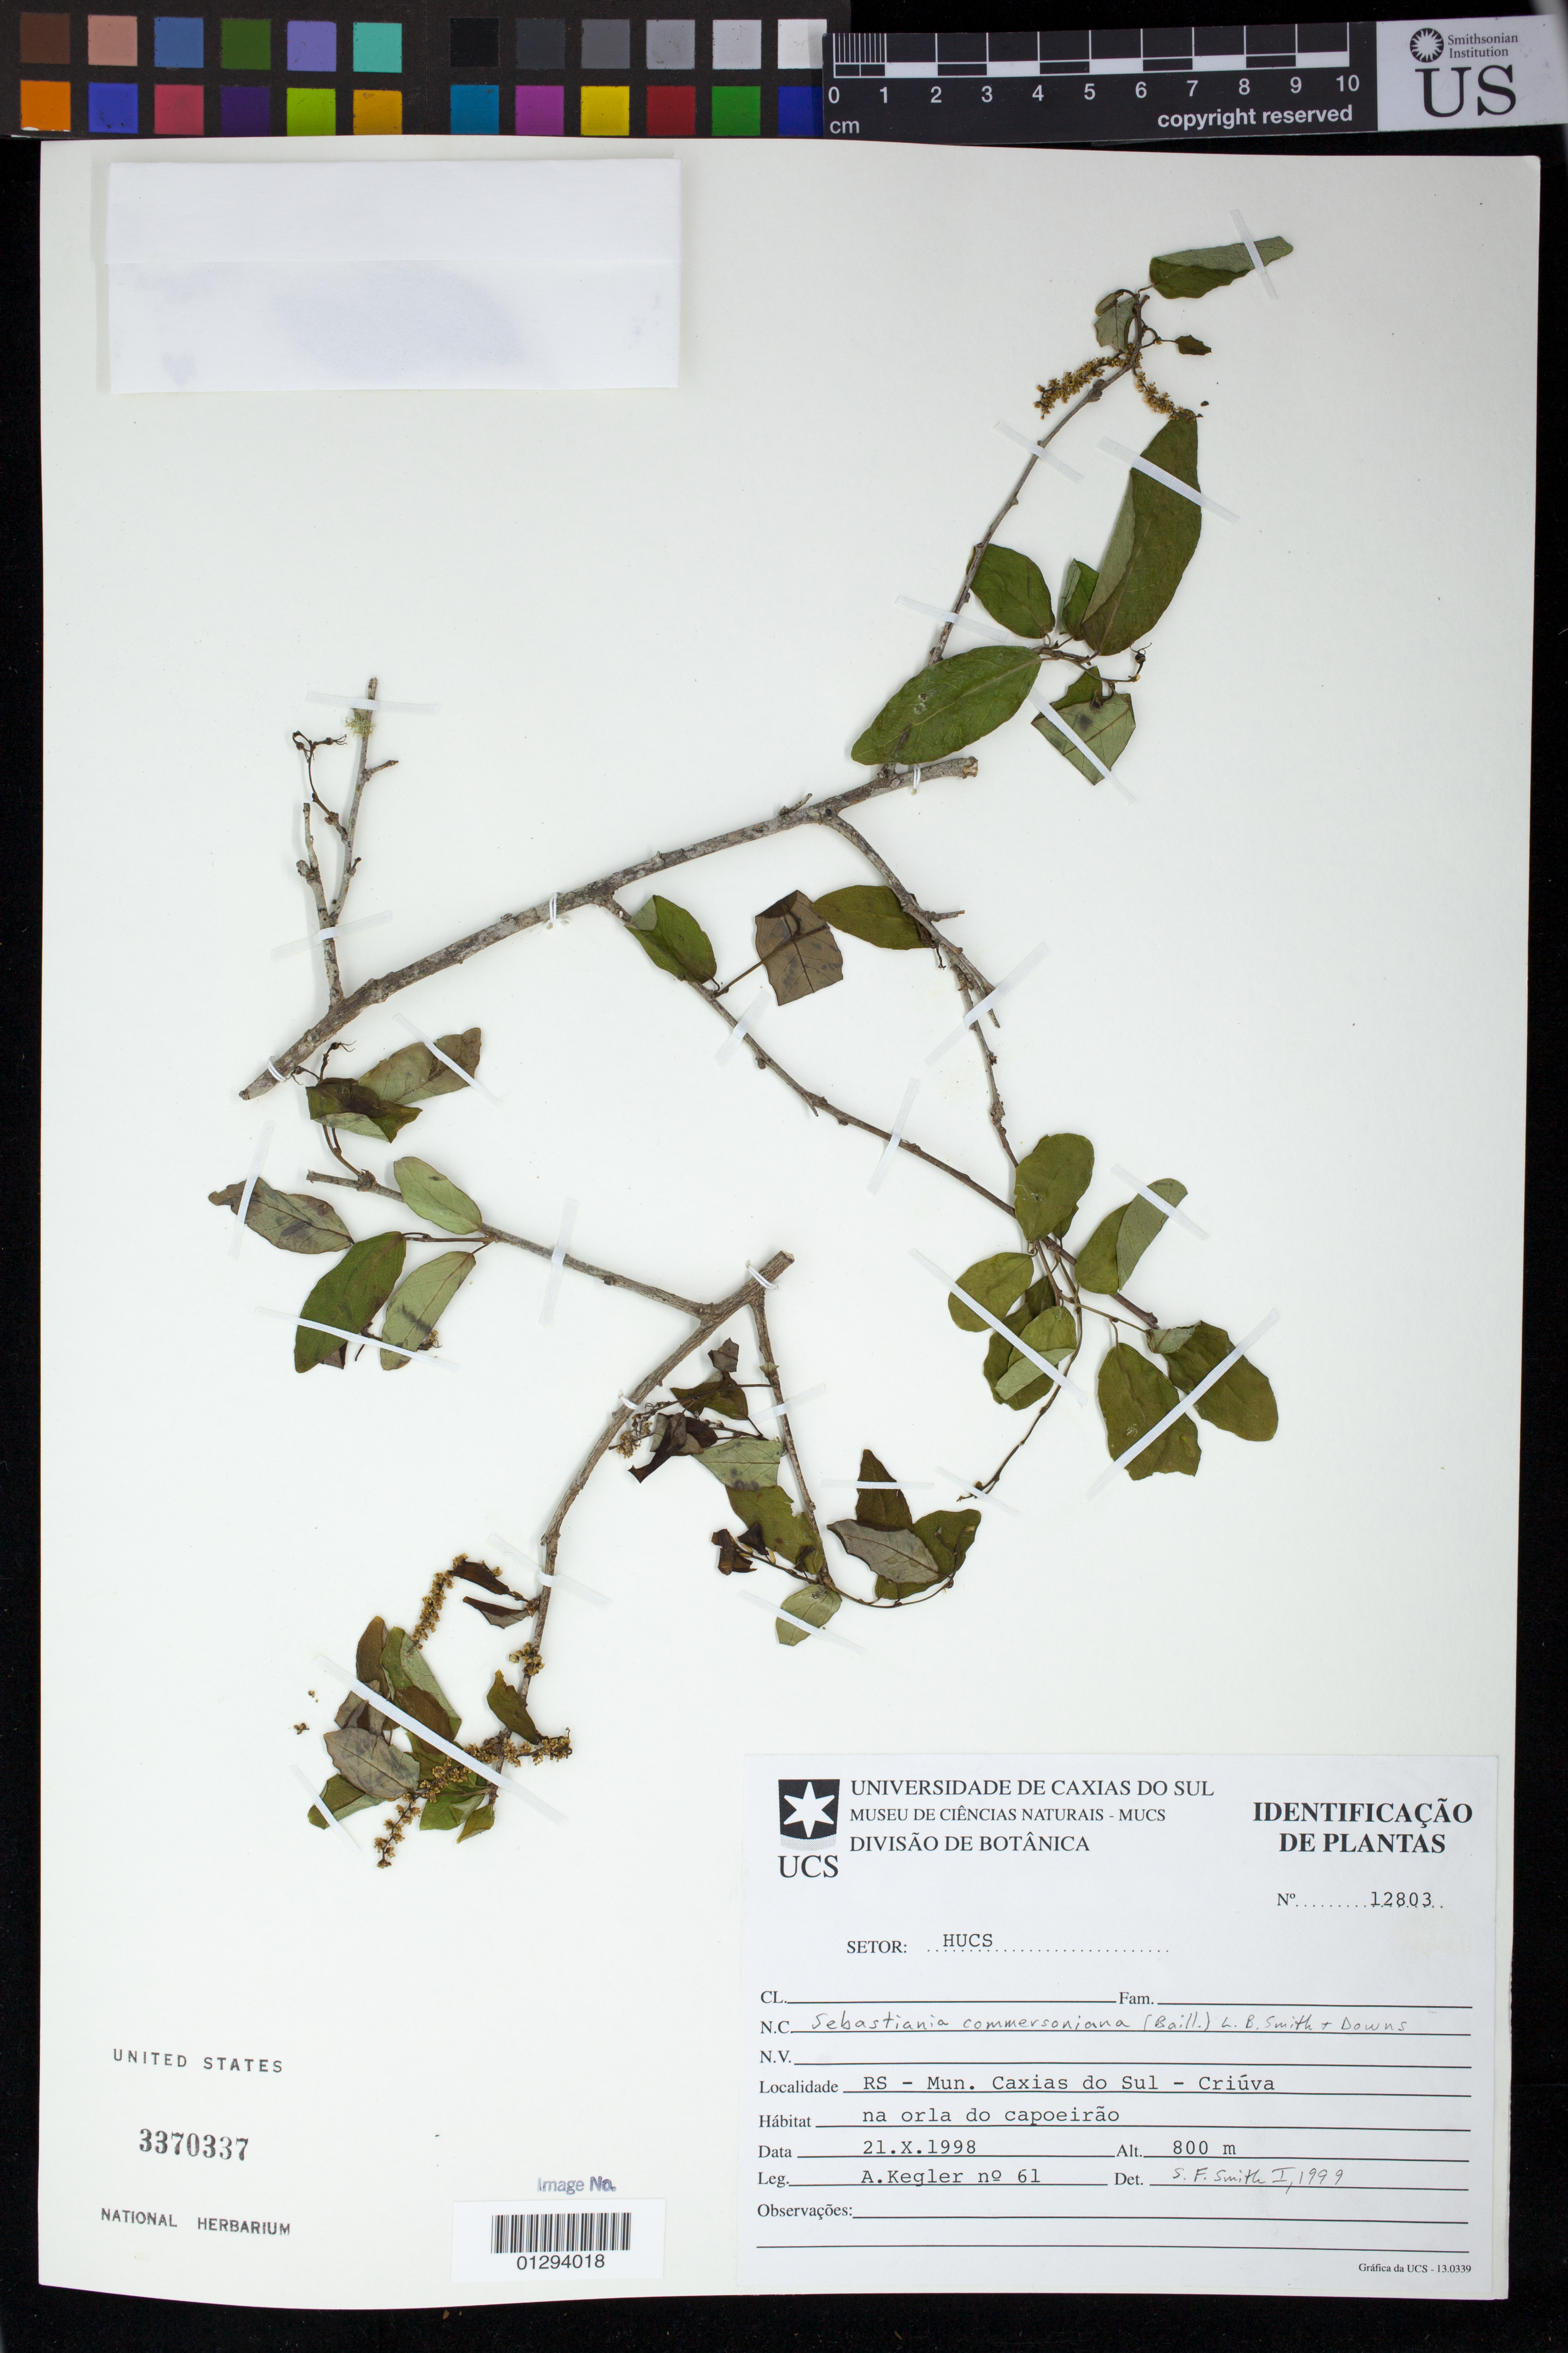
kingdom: Plantae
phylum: Tracheophyta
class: Magnoliopsida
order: Malpighiales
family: Euphorbiaceae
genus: Sebastiania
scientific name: Sebastiania commersoniana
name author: (Baill.) L.B. Sm. & Downs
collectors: A. Kegler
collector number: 61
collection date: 1998-10-21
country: Brazil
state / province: Rio Grande do Sul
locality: Mun. Caxias do Sul - Criuva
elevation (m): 800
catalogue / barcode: US 3370337